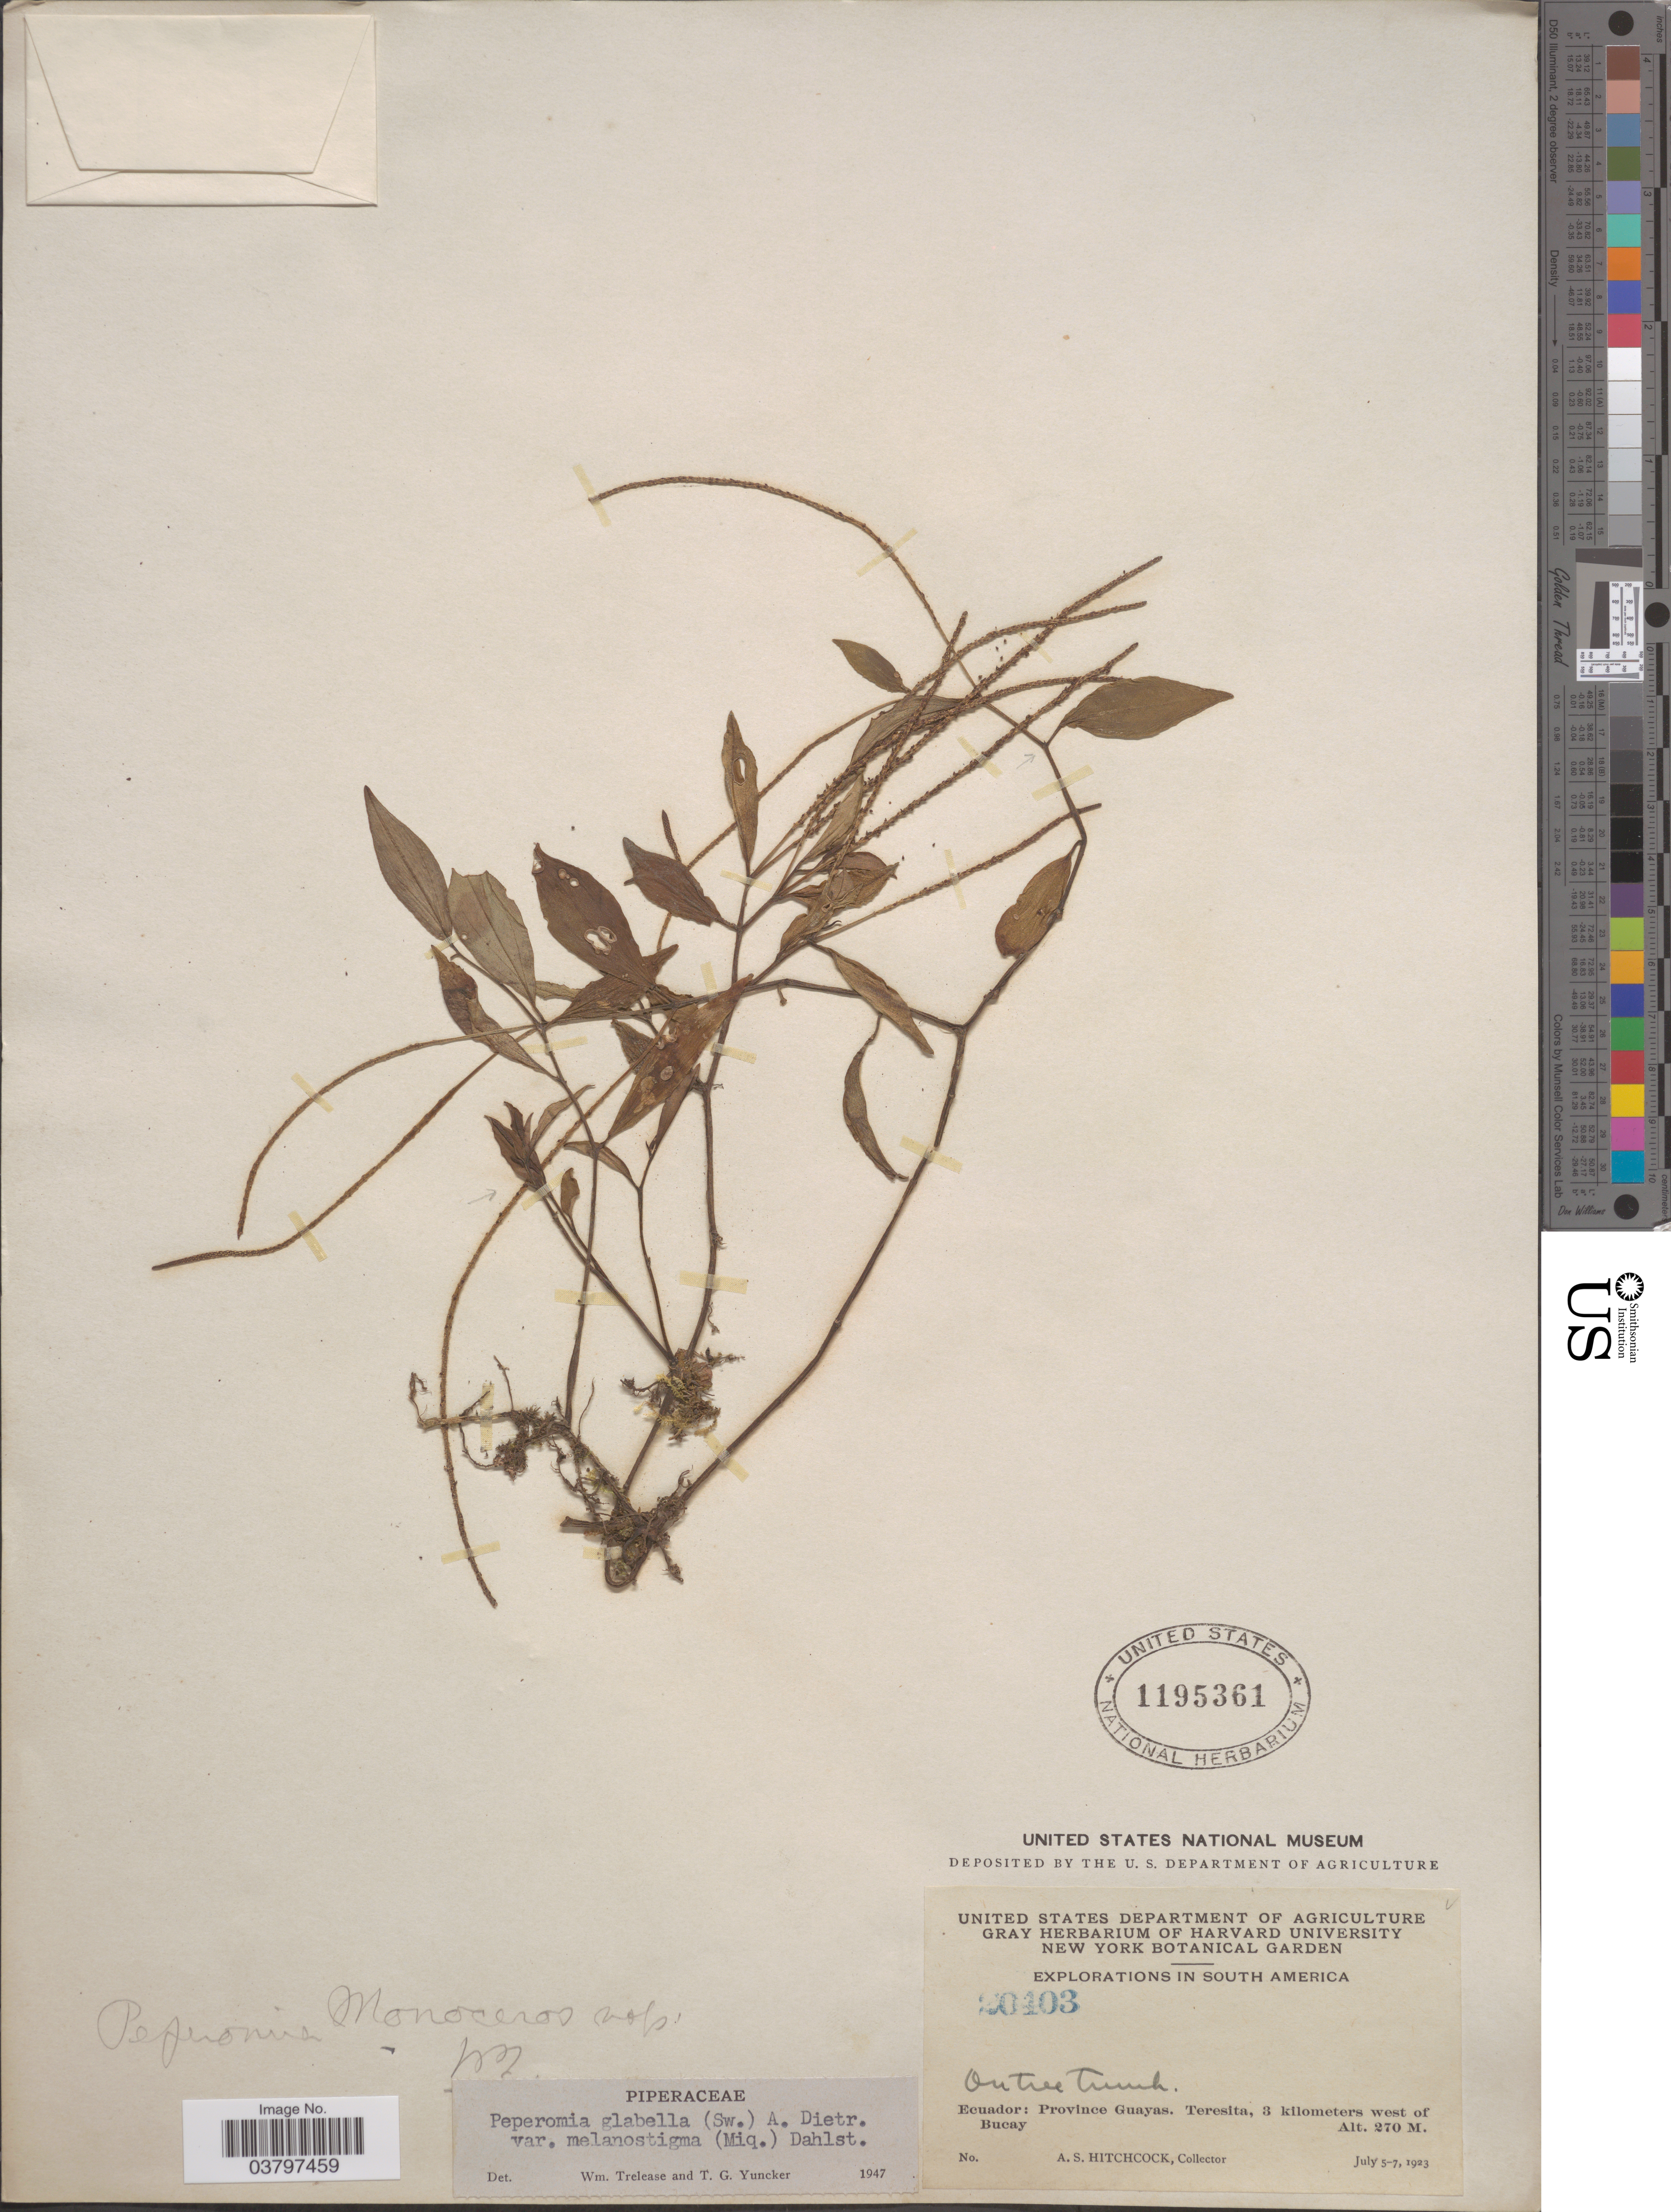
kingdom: Plantae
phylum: Tracheophyta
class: Magnoliopsida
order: Piperales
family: Piperaceae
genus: Peperomia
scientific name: Peperomia glabella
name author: (Sw.) A. Dietr.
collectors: A. S. Hitchcock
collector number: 20403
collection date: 1923-07-05/1923-07-07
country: Ecuador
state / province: Guayas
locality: Teresita, 3 kilometers west of Bucay.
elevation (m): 270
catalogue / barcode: US 1195361